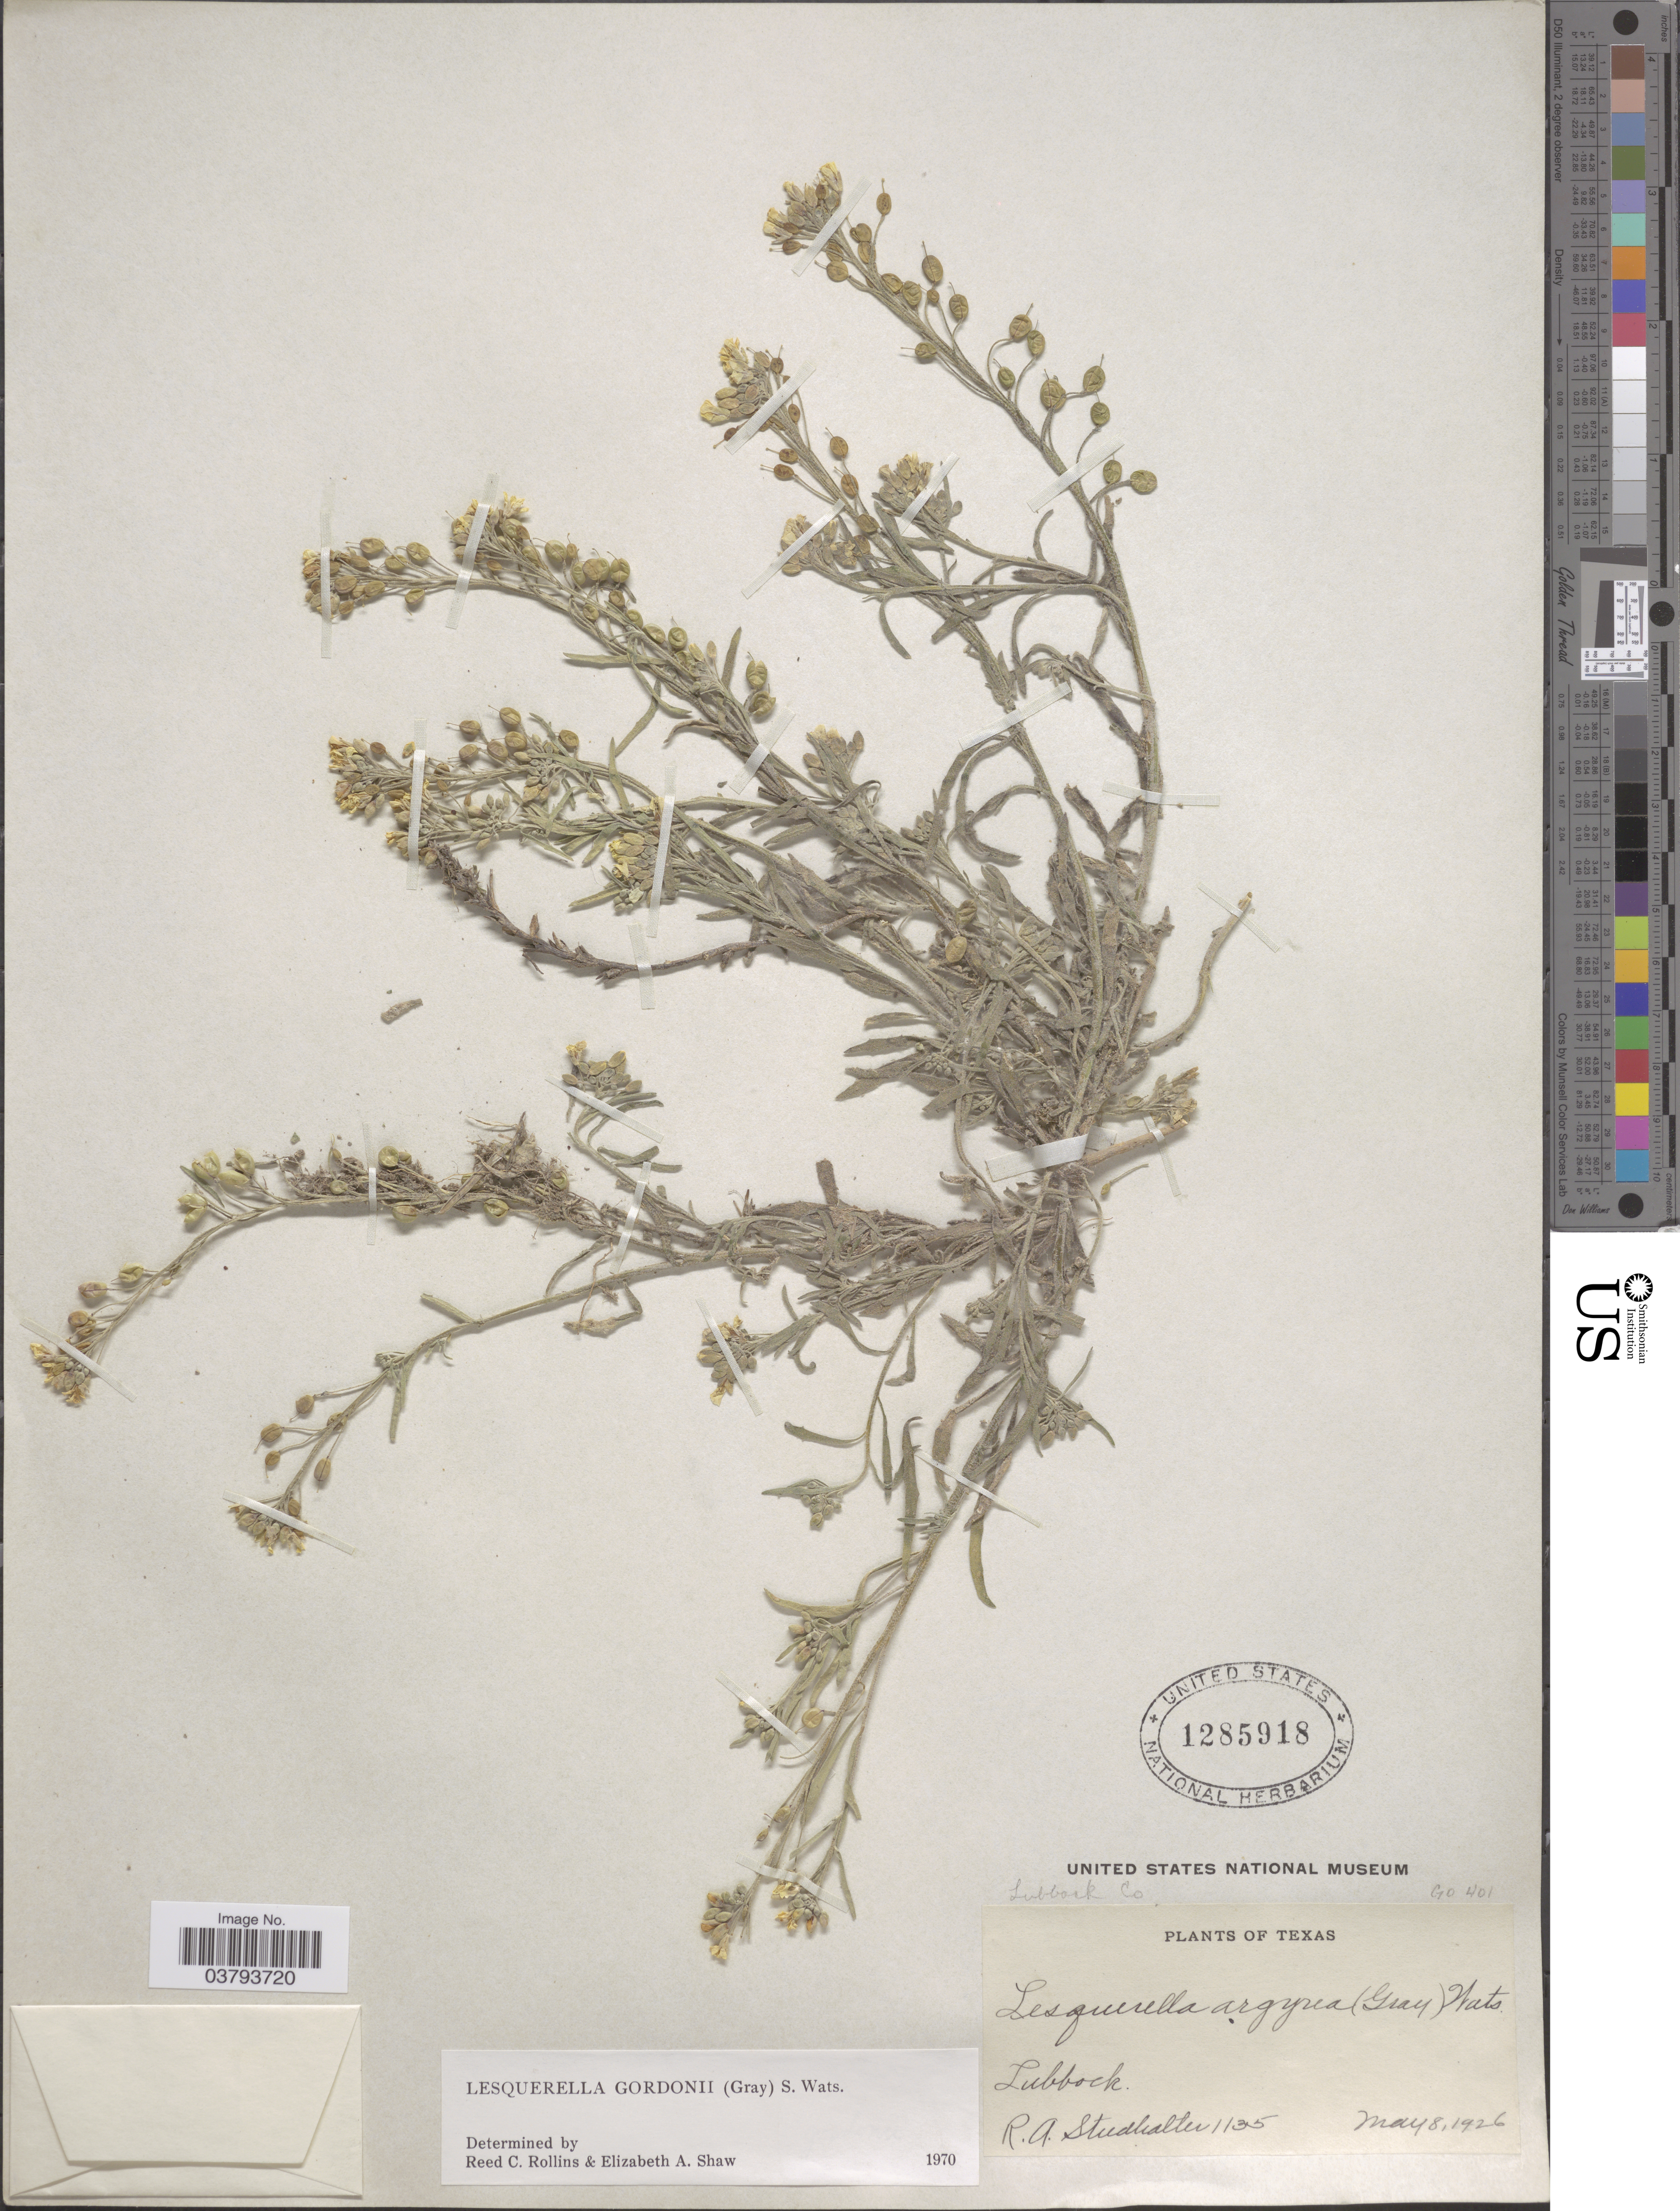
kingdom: Plantae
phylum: Tracheophyta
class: Magnoliopsida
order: Brassicales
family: Brassicaceae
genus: Lesquerella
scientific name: Lesquerella gordonii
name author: (A. Gray) S. Watson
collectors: R. Studhalter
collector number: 1135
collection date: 1926-05-08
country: United States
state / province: Texas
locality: Lubbock. Lubbock Co.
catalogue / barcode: US 1285918